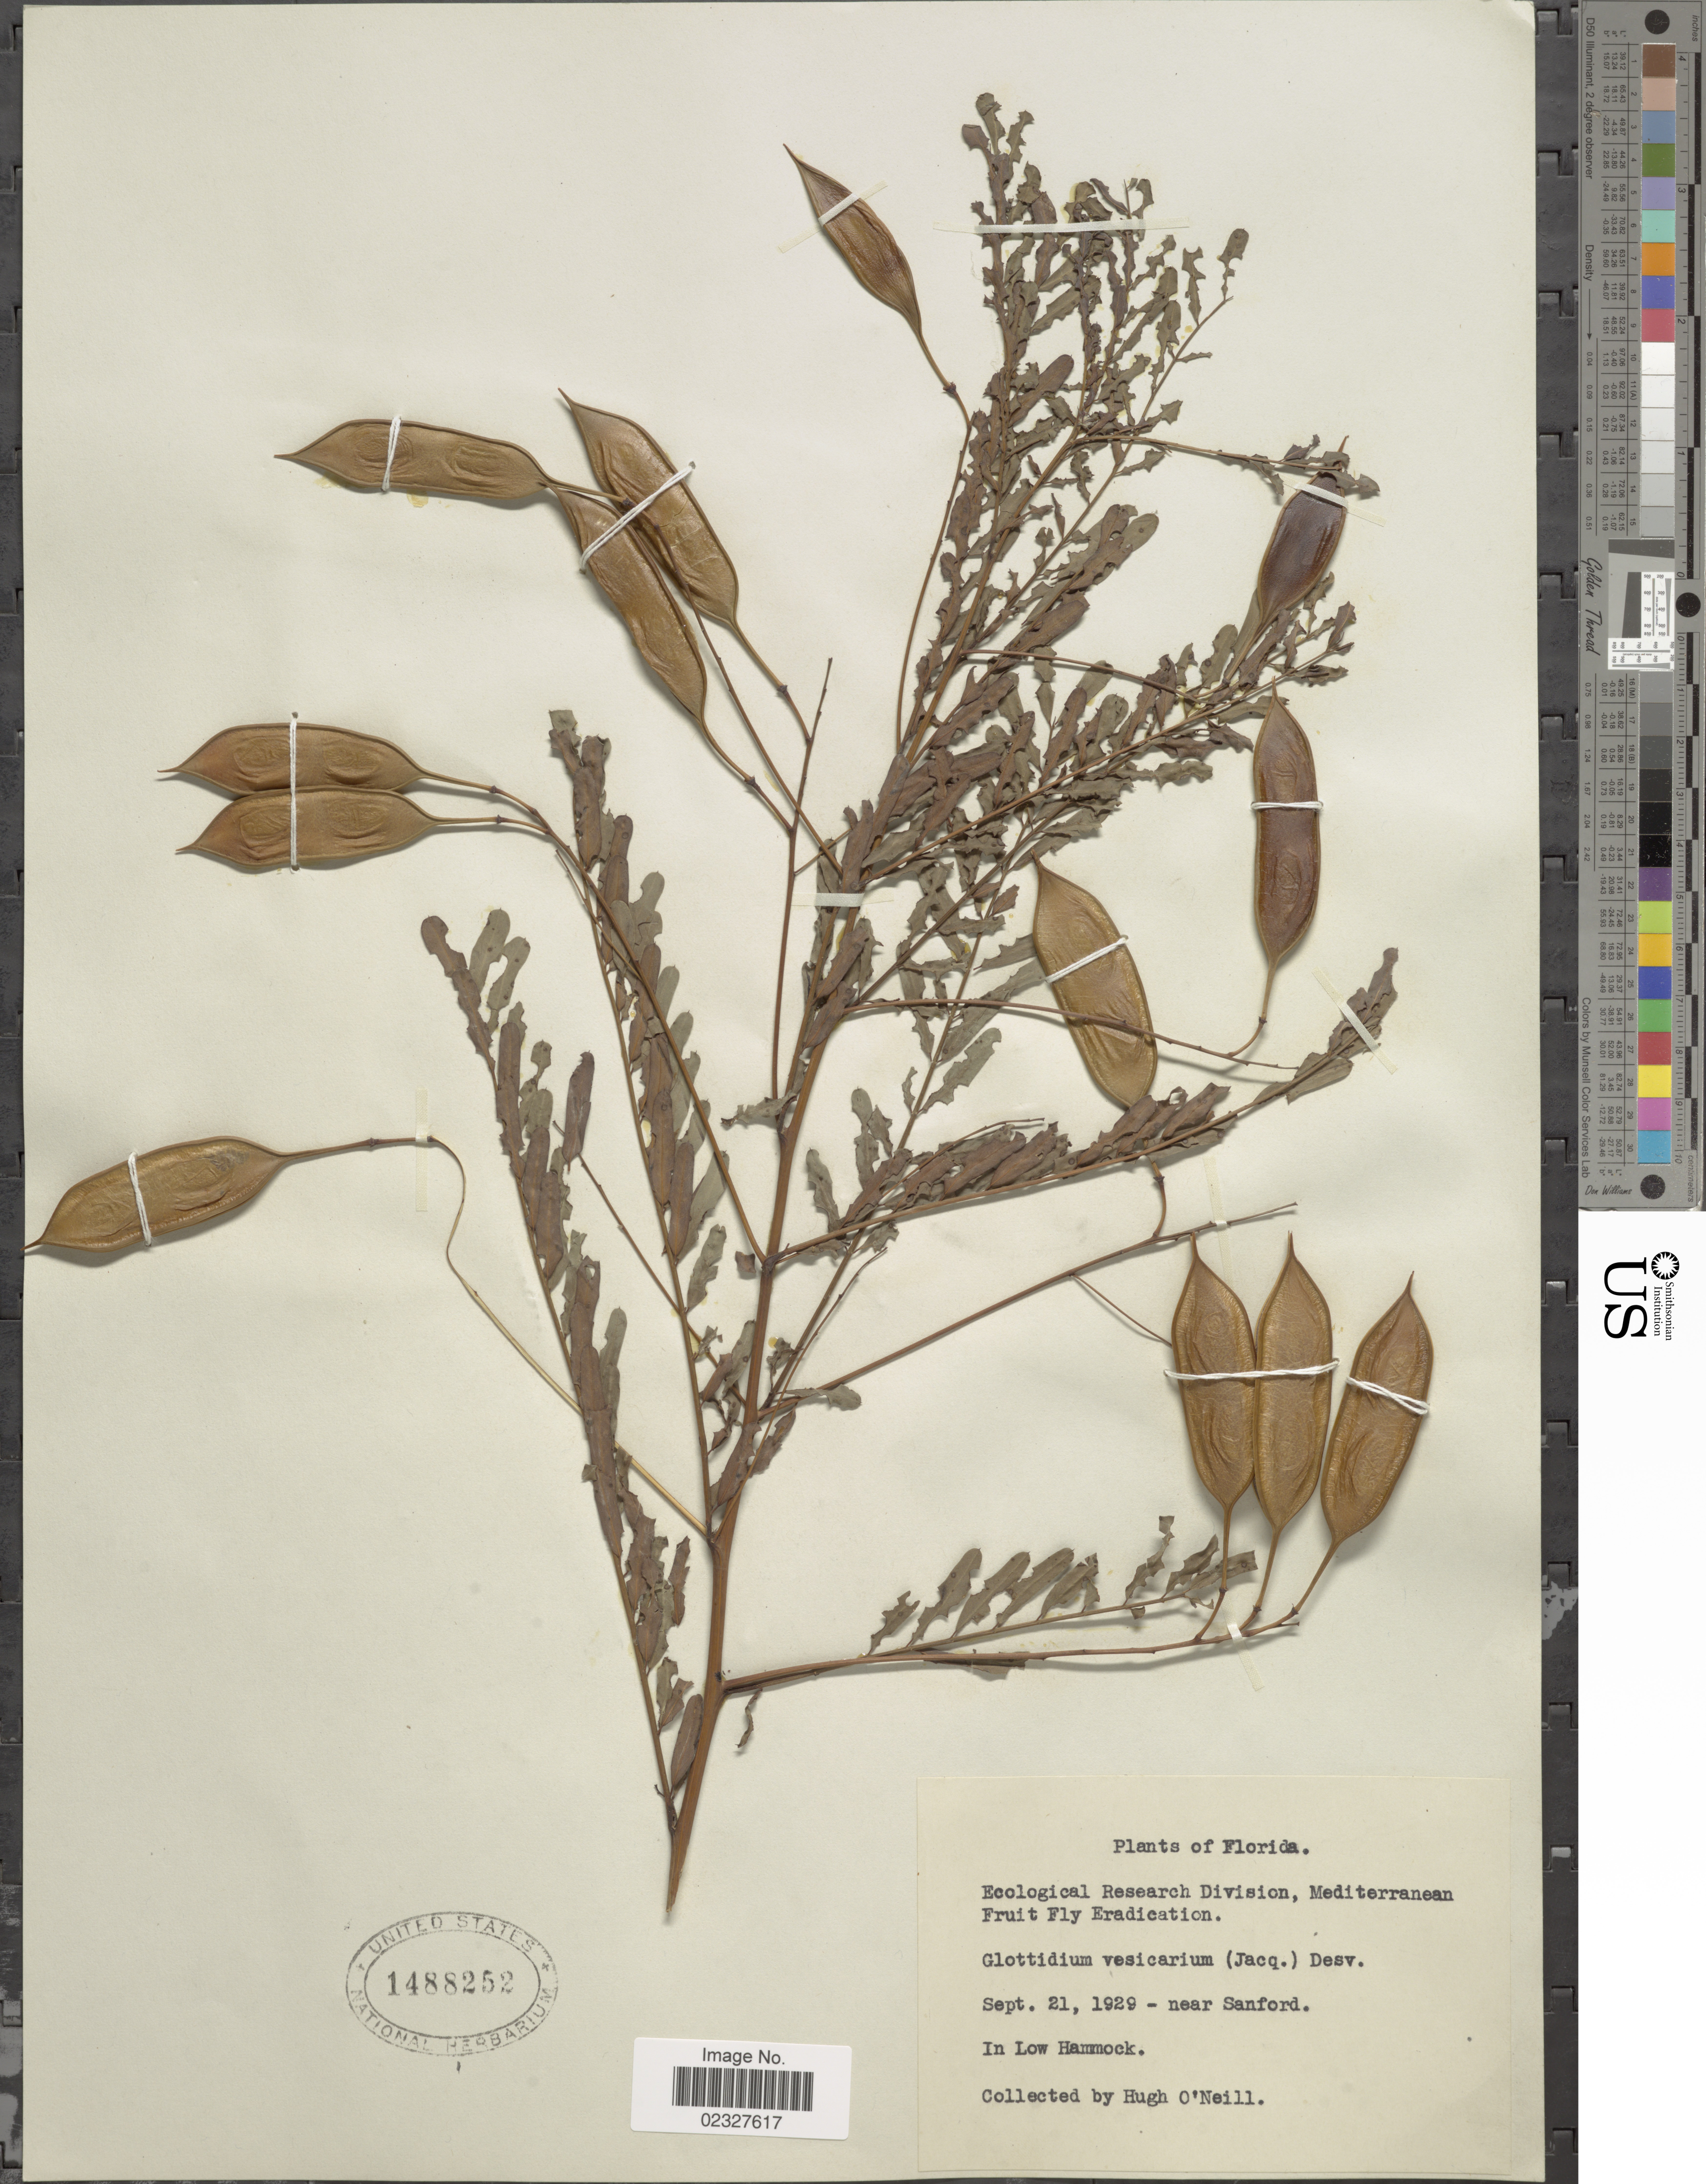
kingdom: Plantae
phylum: Tracheophyta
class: Magnoliopsida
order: Fabales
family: Fabaceae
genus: Sesbania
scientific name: Sesbania vesicaria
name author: (Jacq.) Elliott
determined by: Strong, Mark T., (BOT), Smithsonian Institution - National Museum of Natural History (UNITED STATES)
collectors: H. O'Neill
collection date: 1929-09-21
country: United States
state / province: Florida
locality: Near Sanford, in Low Hammock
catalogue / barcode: US 1488252